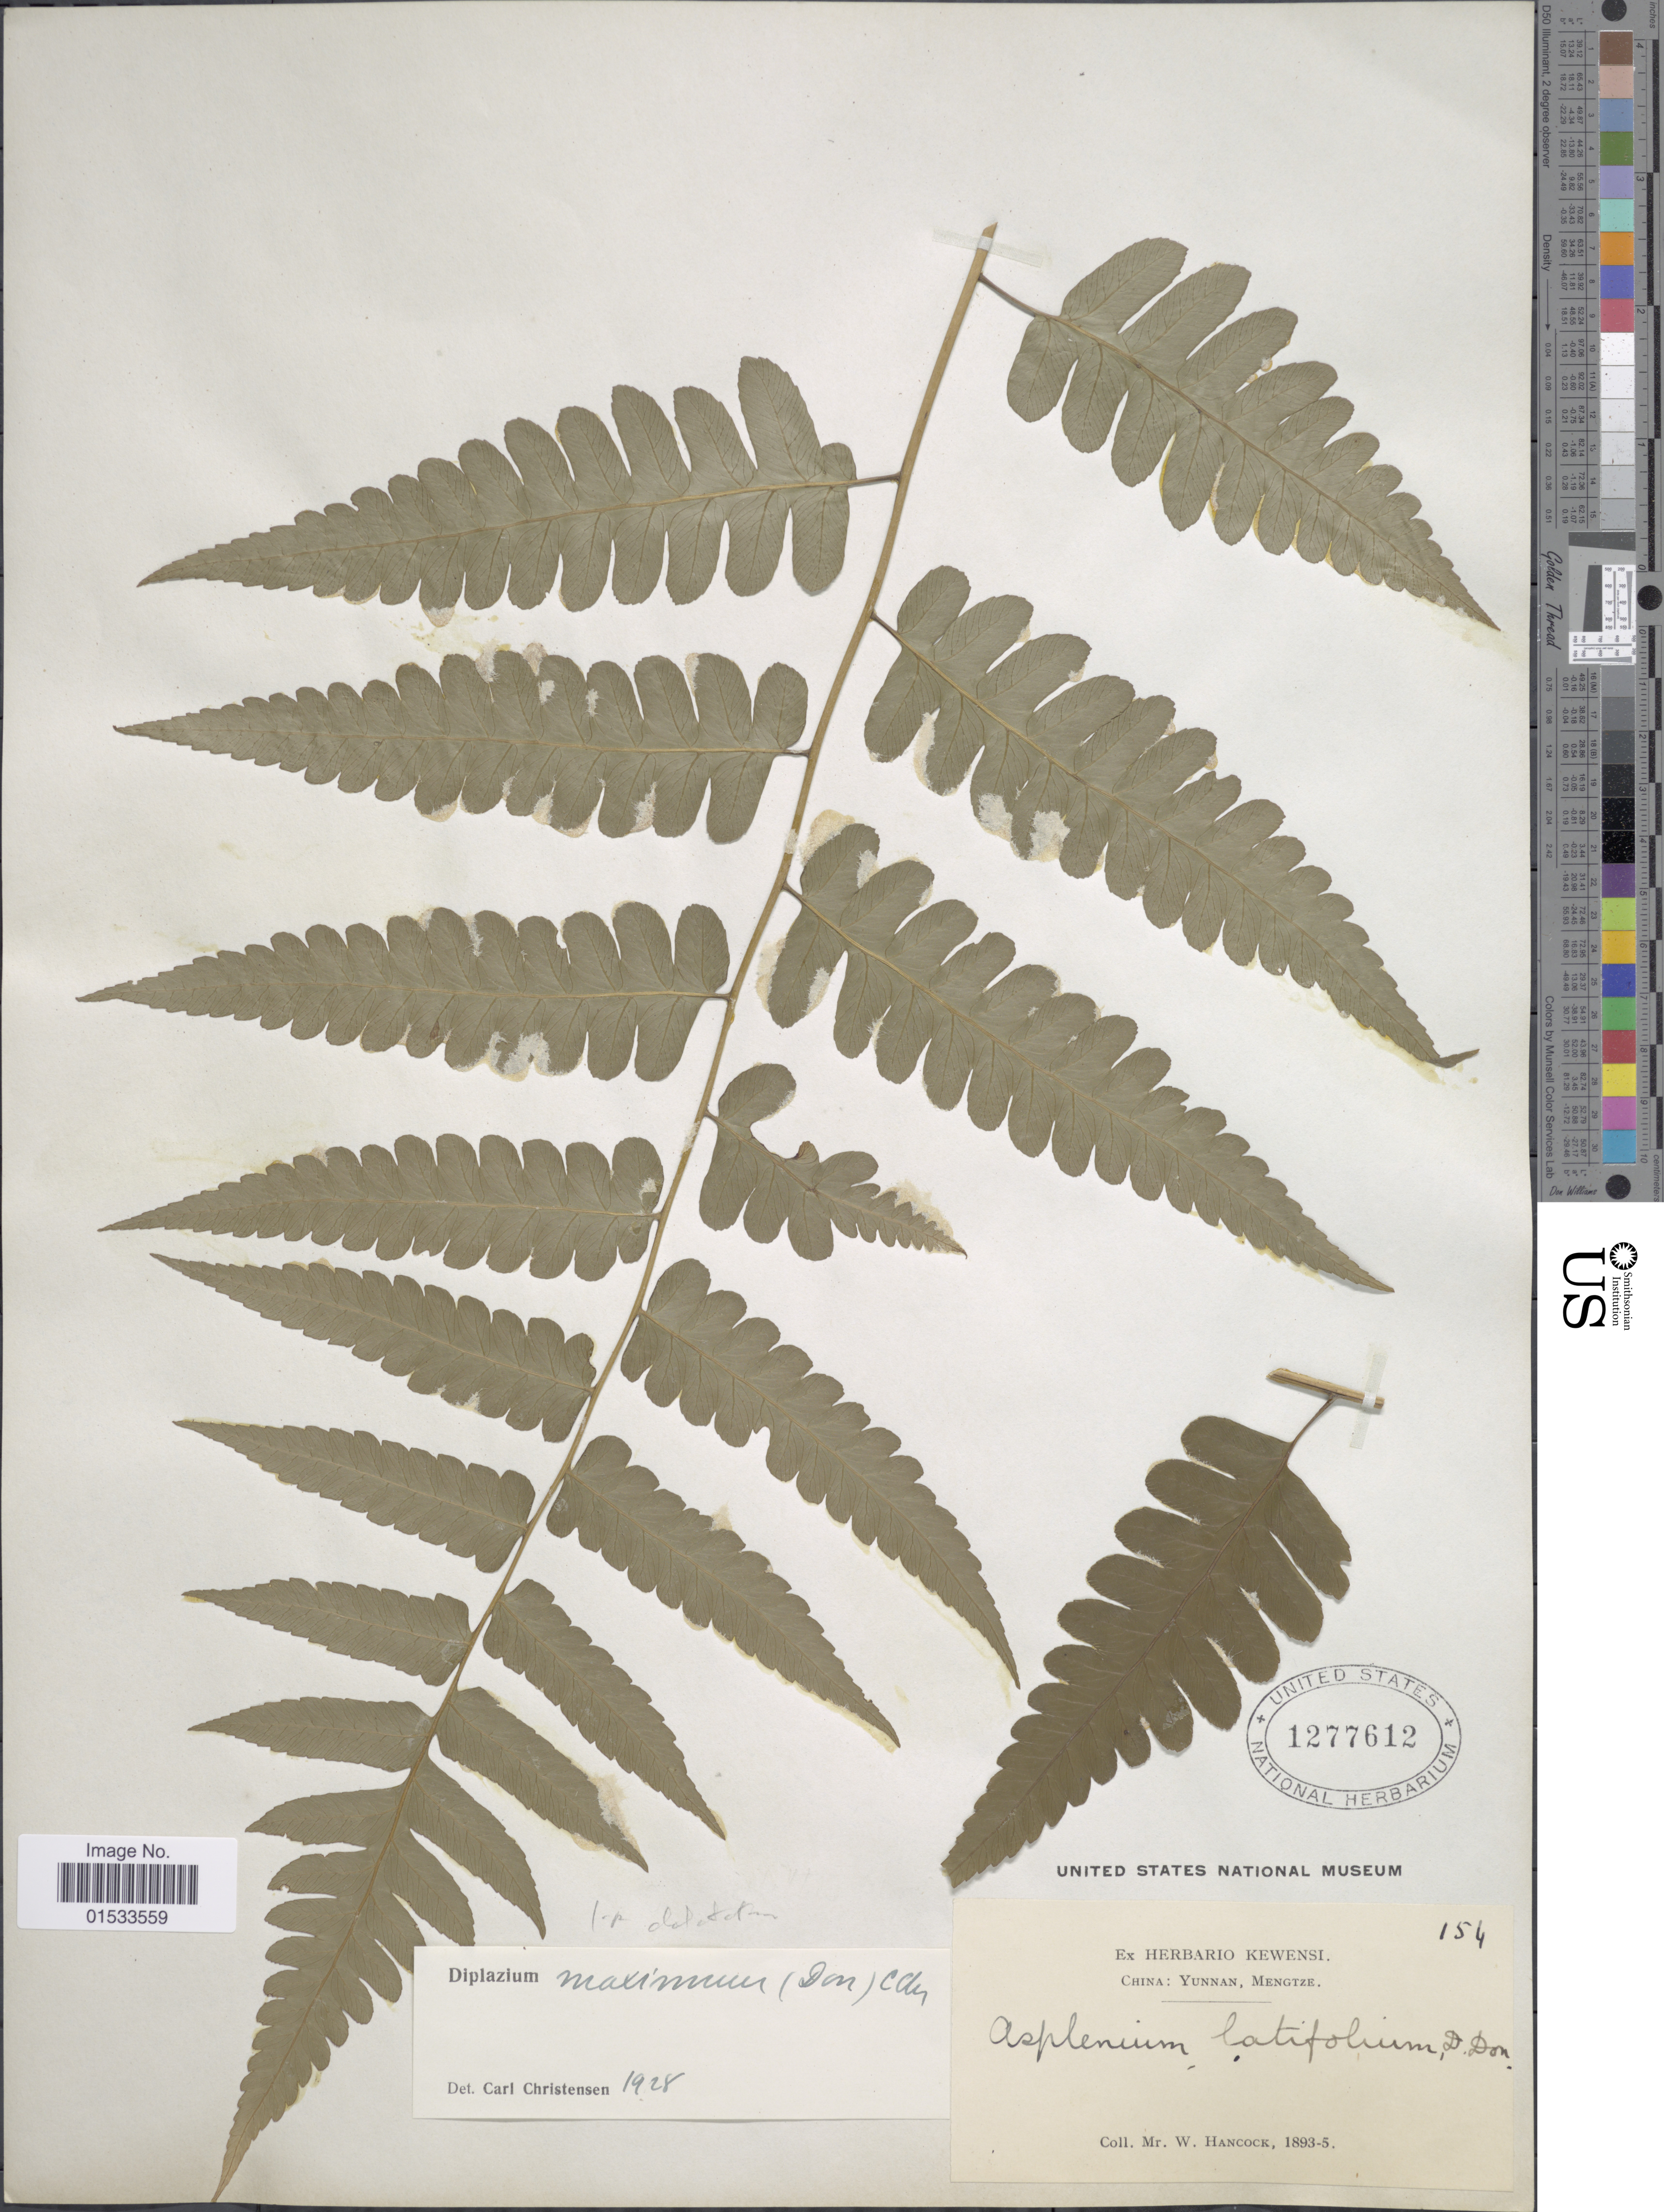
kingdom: Plantae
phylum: Tracheophyta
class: Polypodiopsida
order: Polypodiales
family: Athyriaceae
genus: Diplazium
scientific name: Diplazium dilatatum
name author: Blume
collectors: W. Hancock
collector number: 154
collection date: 1893/1895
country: China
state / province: Yunnan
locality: Mengtze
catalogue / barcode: US 1277612